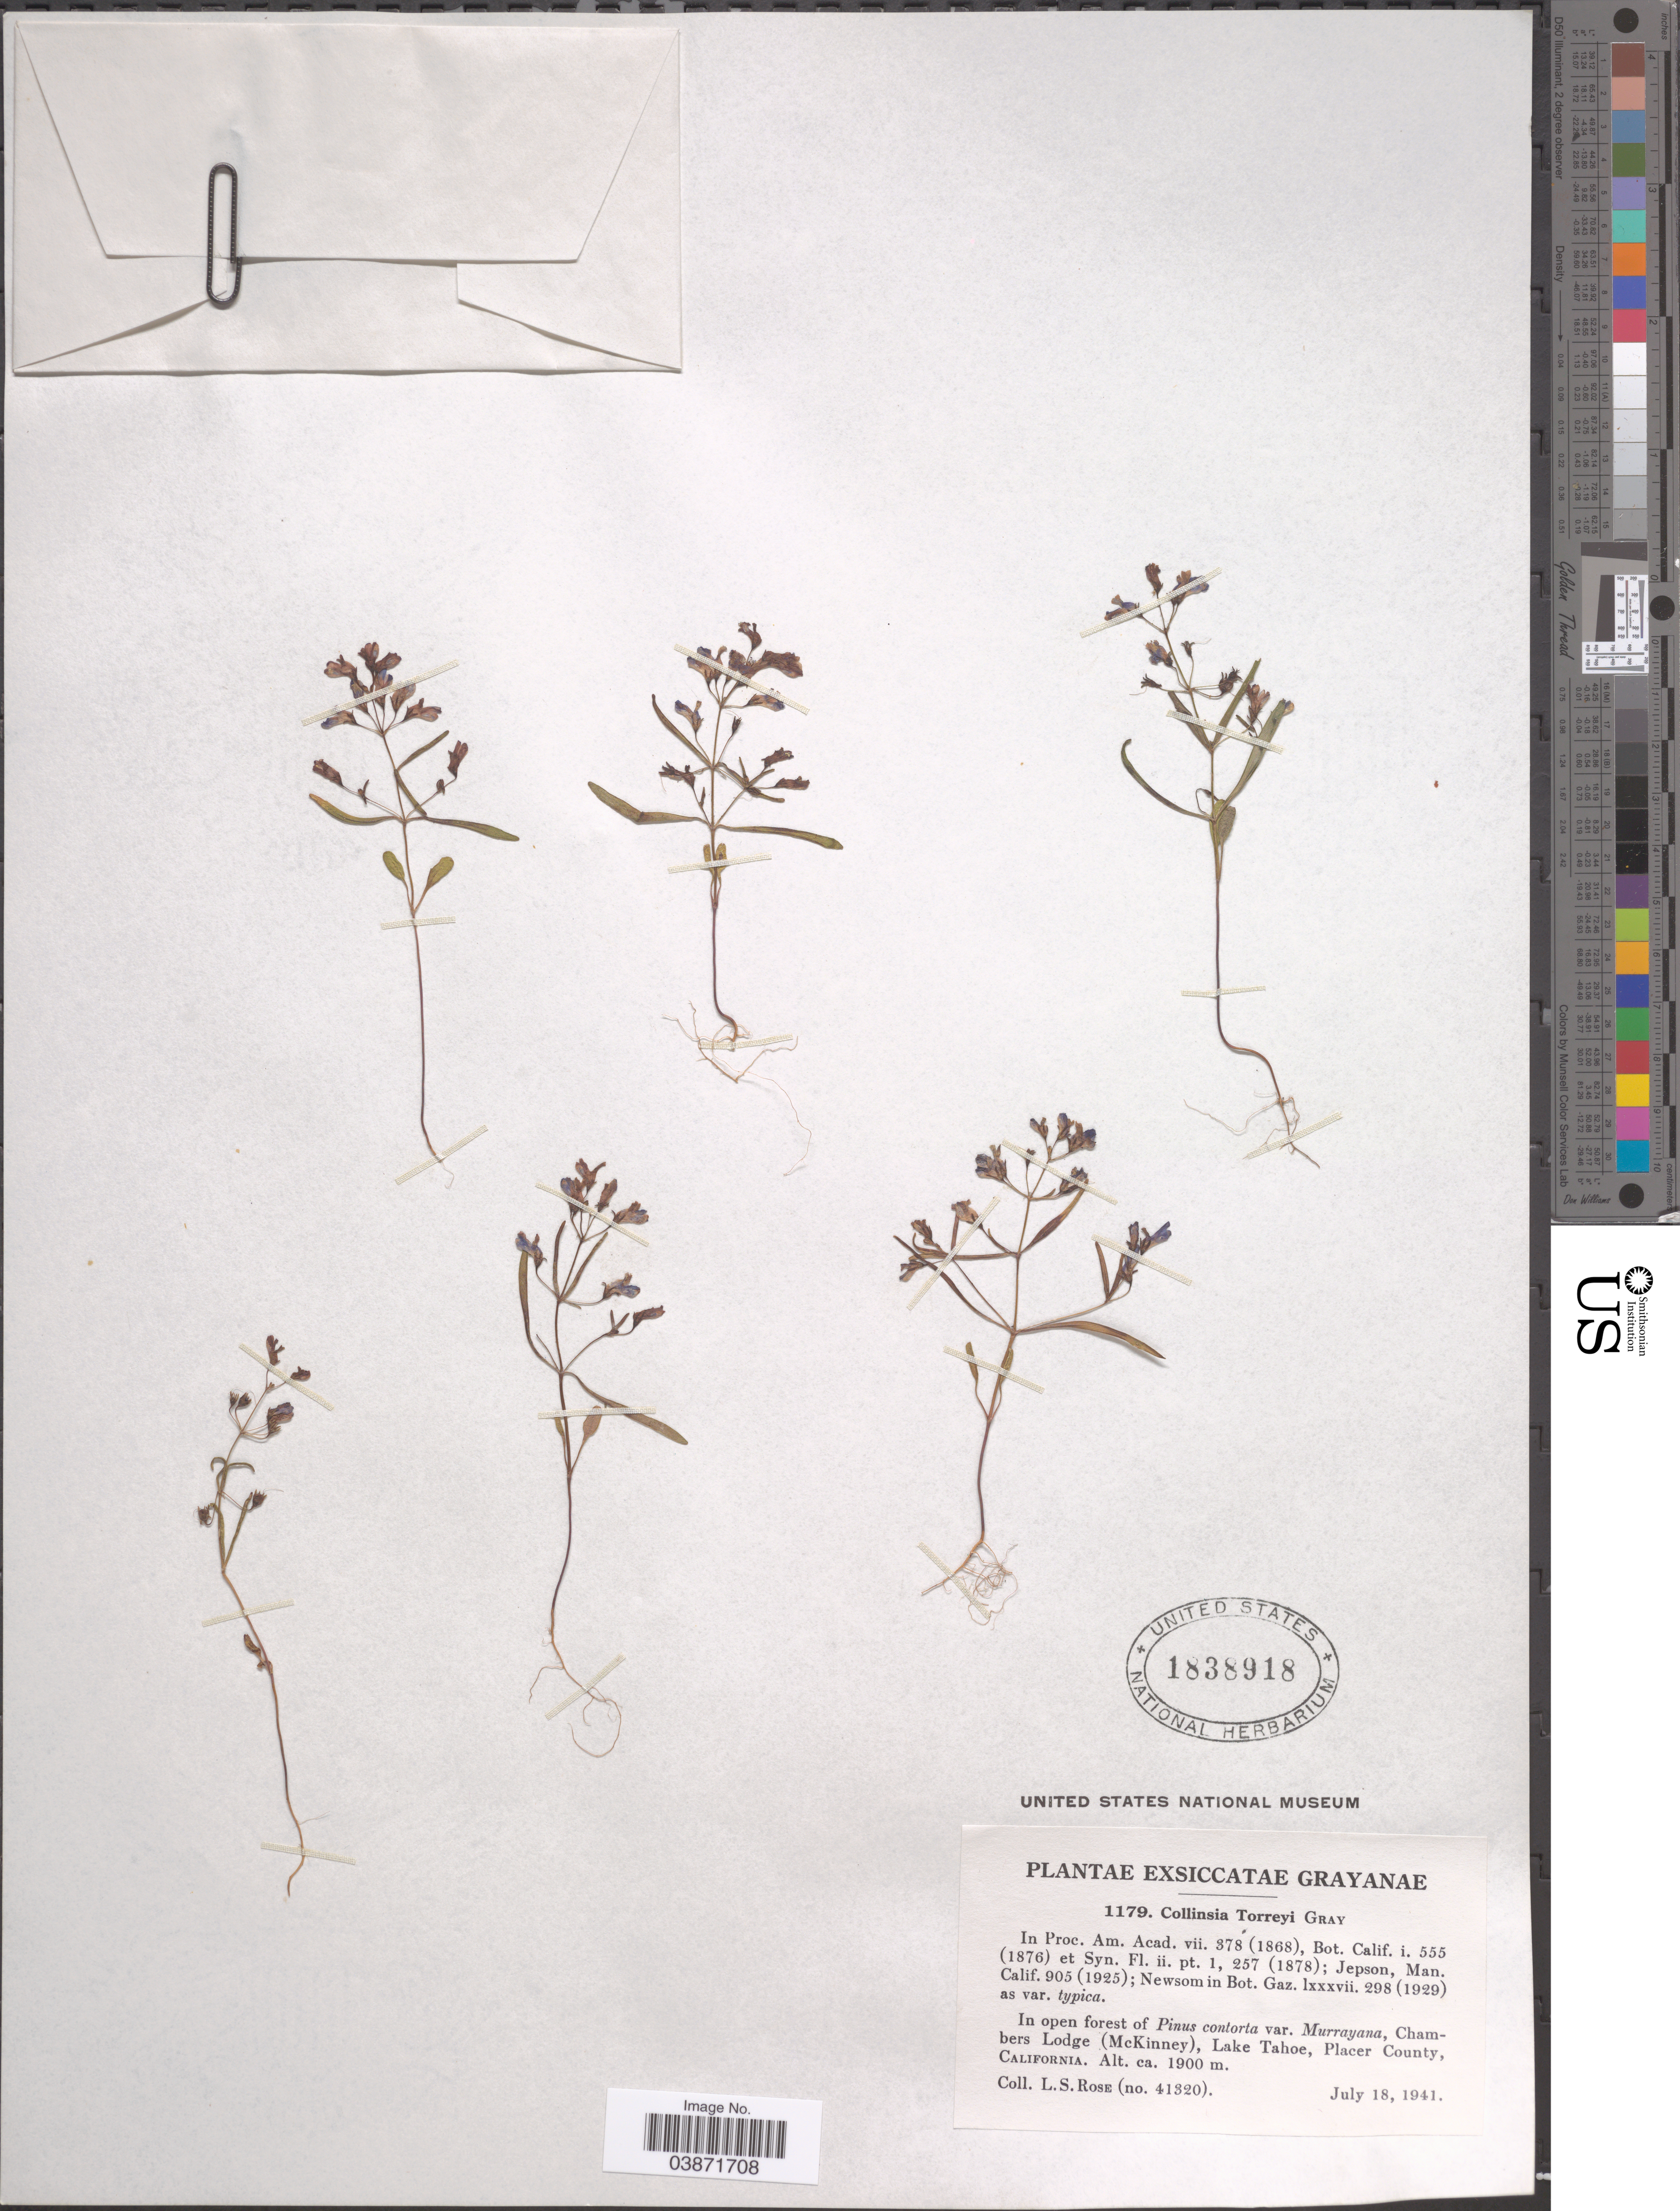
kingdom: Plantae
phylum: Tracheophyta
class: Magnoliopsida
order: Lamiales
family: Plantaginaceae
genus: Collinsia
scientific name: Collinsia torreyi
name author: A. Gray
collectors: L. S. Rose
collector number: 41320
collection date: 1941-07-18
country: United States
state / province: California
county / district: Placer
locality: Lake Tahoe, Placer County.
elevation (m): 1900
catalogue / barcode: US 1838918